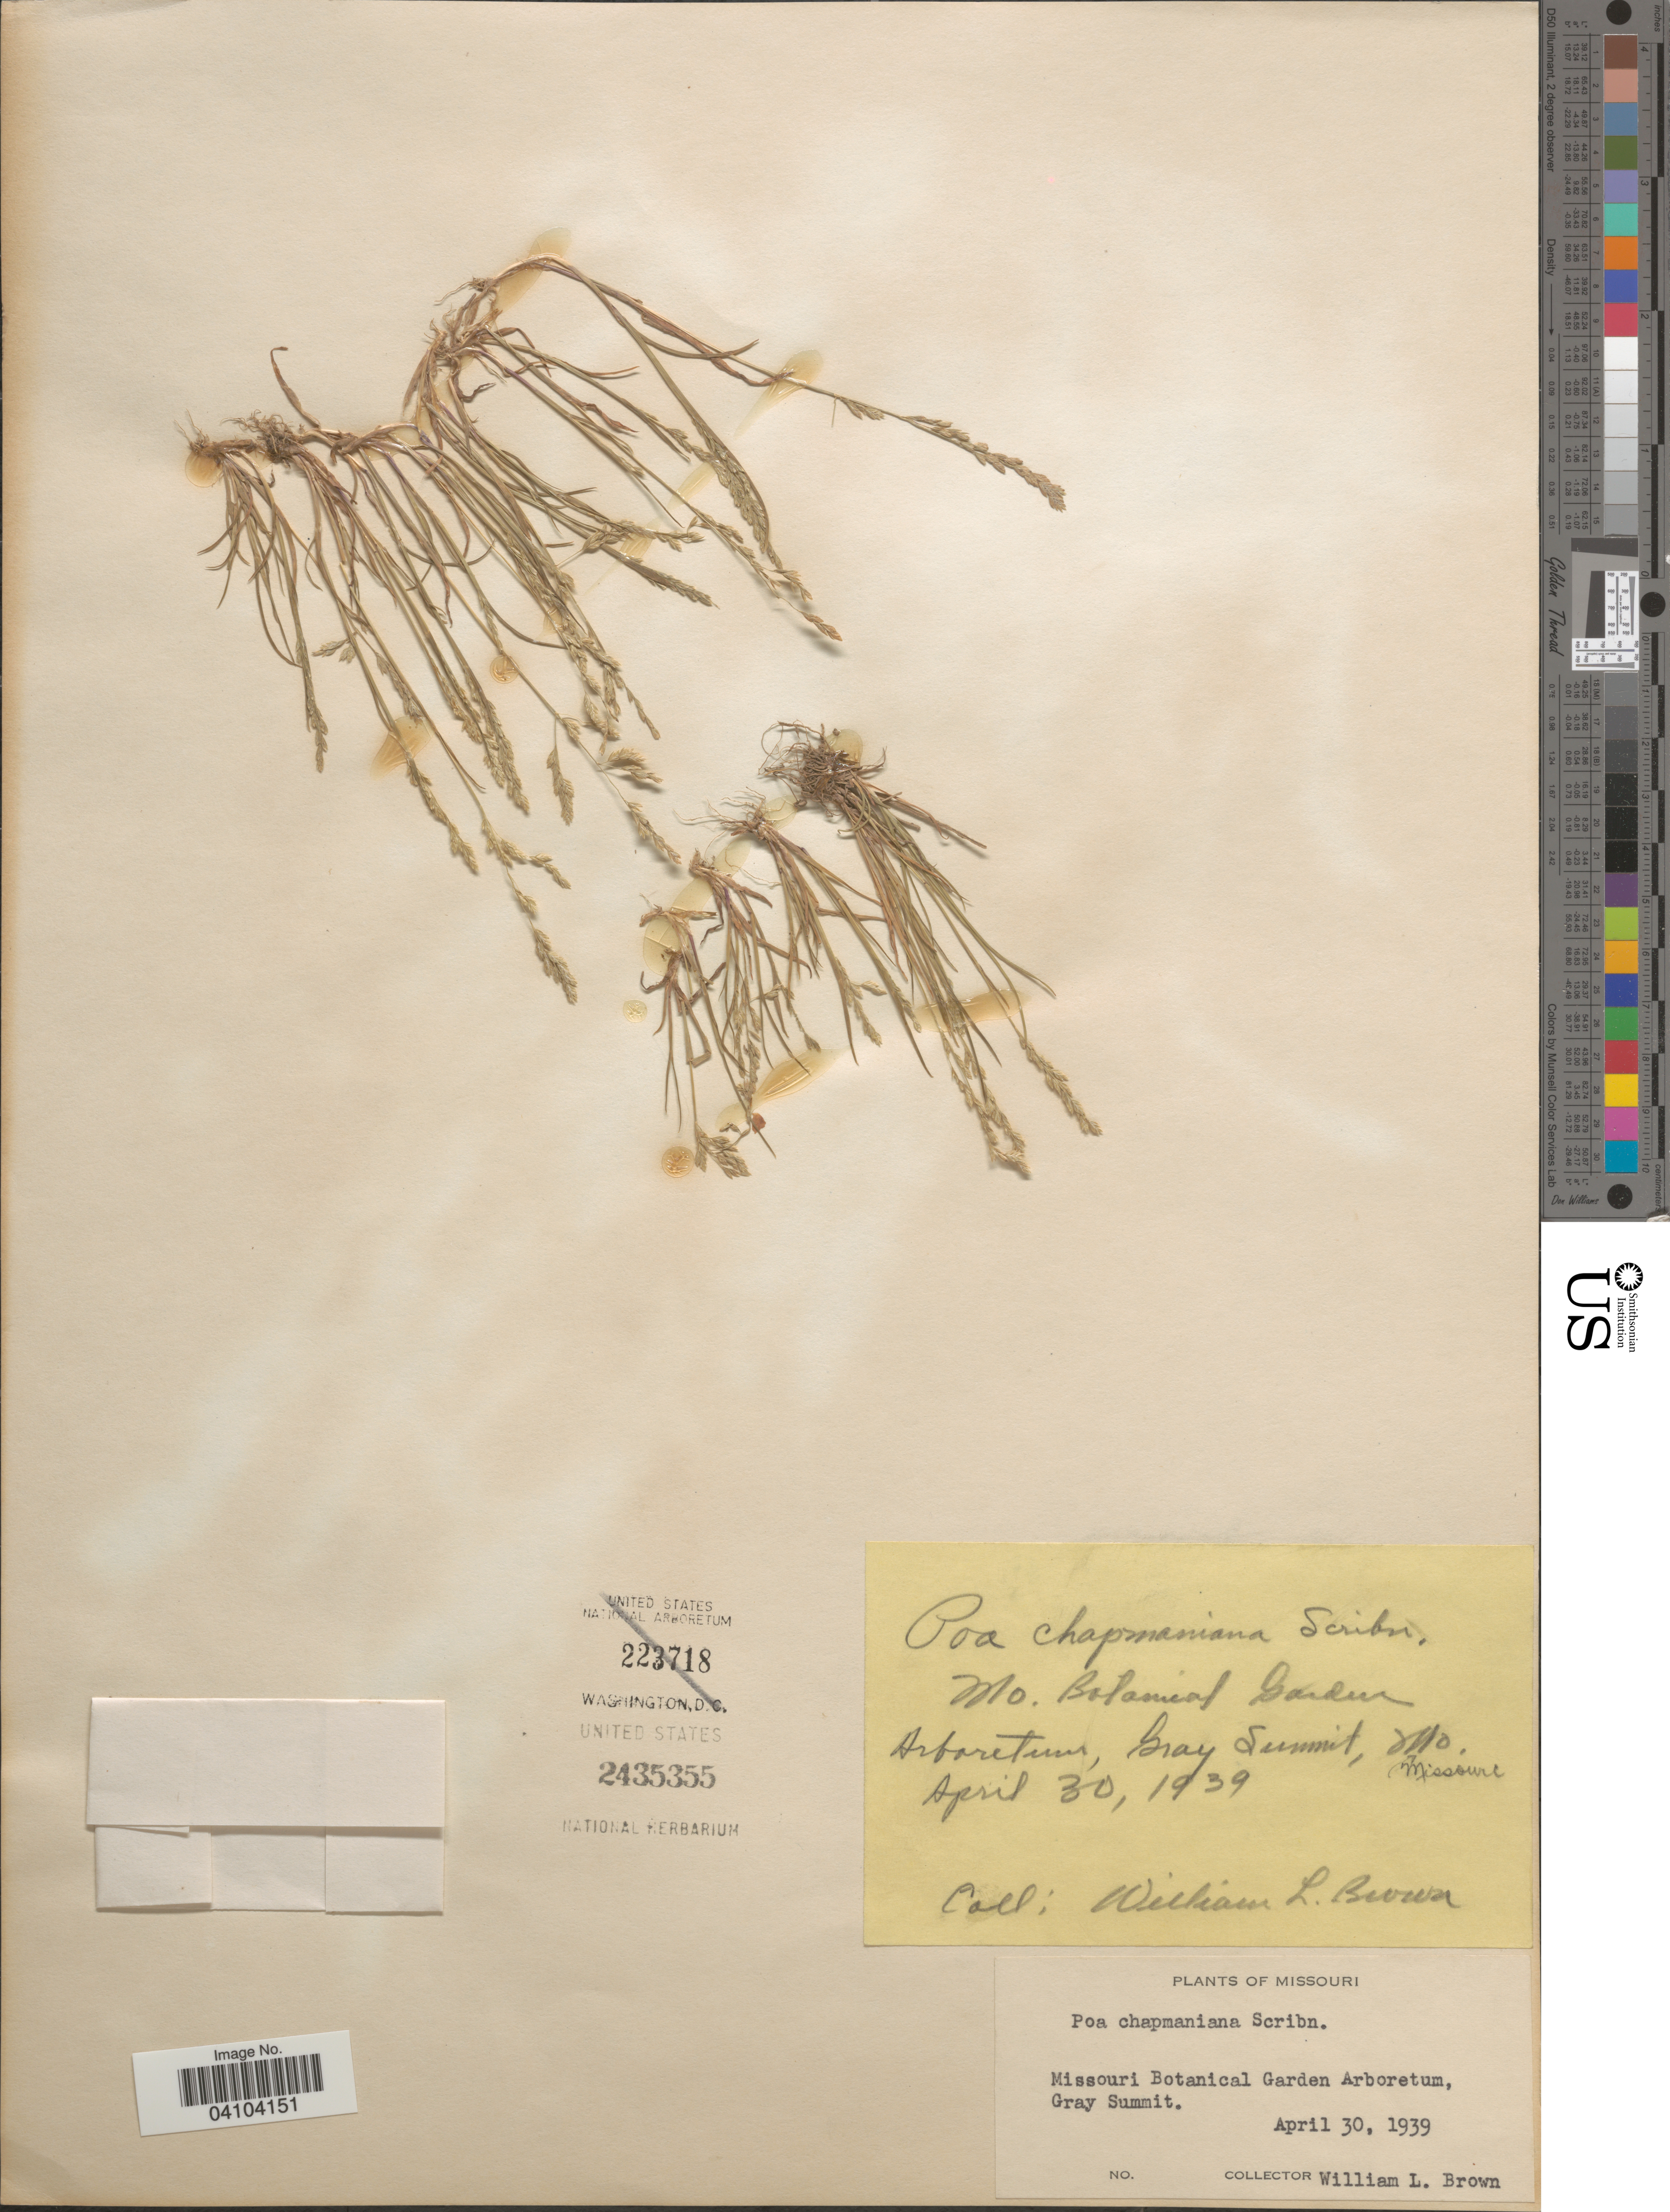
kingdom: Plantae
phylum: Tracheophyta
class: Liliopsida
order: Poales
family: Poaceae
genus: Poa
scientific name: Poa chapmaniana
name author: Scribn.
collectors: W. L. Brown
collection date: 1939-04-30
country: United States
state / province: Missouri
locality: Missouri Botanical Garden Arboretum, Gray Summit.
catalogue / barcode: US 2435355